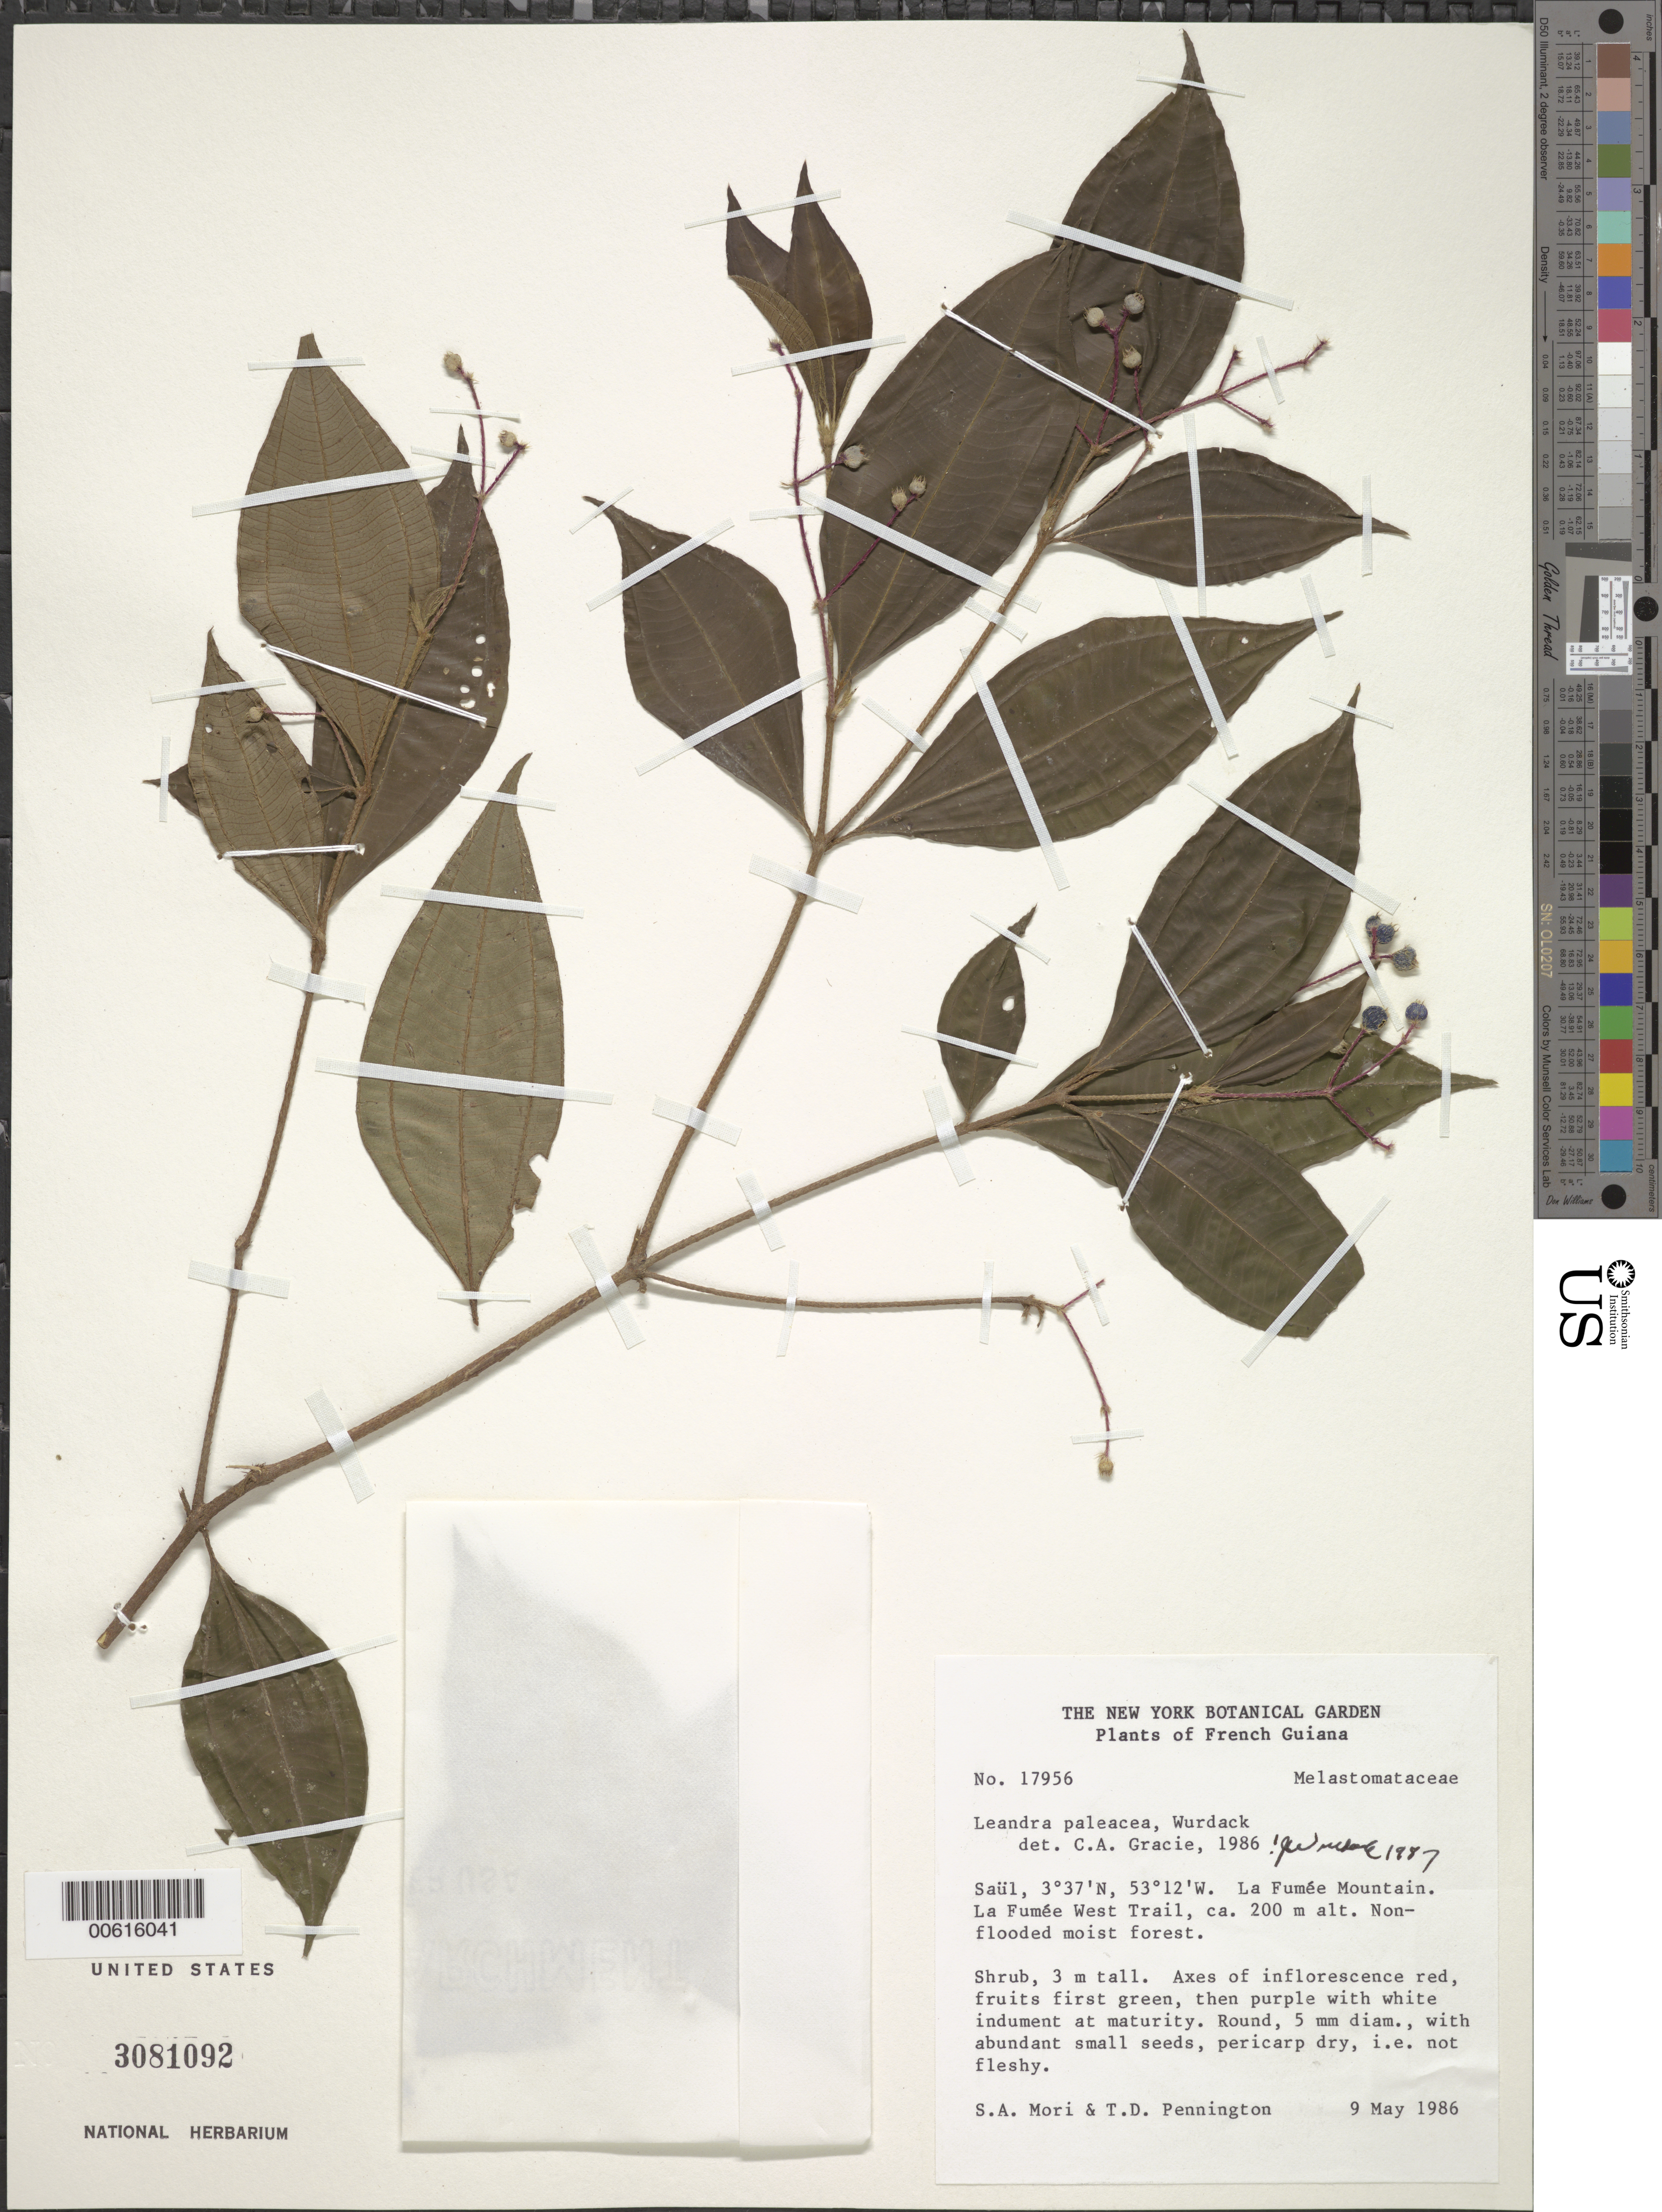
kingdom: Plantae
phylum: Tracheophyta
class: Magnoliopsida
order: Myrtales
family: Melastomataceae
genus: Leandra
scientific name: Leandra paleacea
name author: Wurdack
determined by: Wurdack, John J., (US), US (UNITED STATES)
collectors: S. Mori & T. D. Pennington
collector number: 17956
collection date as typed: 9-May-86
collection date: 1986-05-09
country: French Guiana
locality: Saül, La Fumée Mountain, La Fumée West Trail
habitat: Non-flooded moist forest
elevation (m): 200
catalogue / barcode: US 3081092